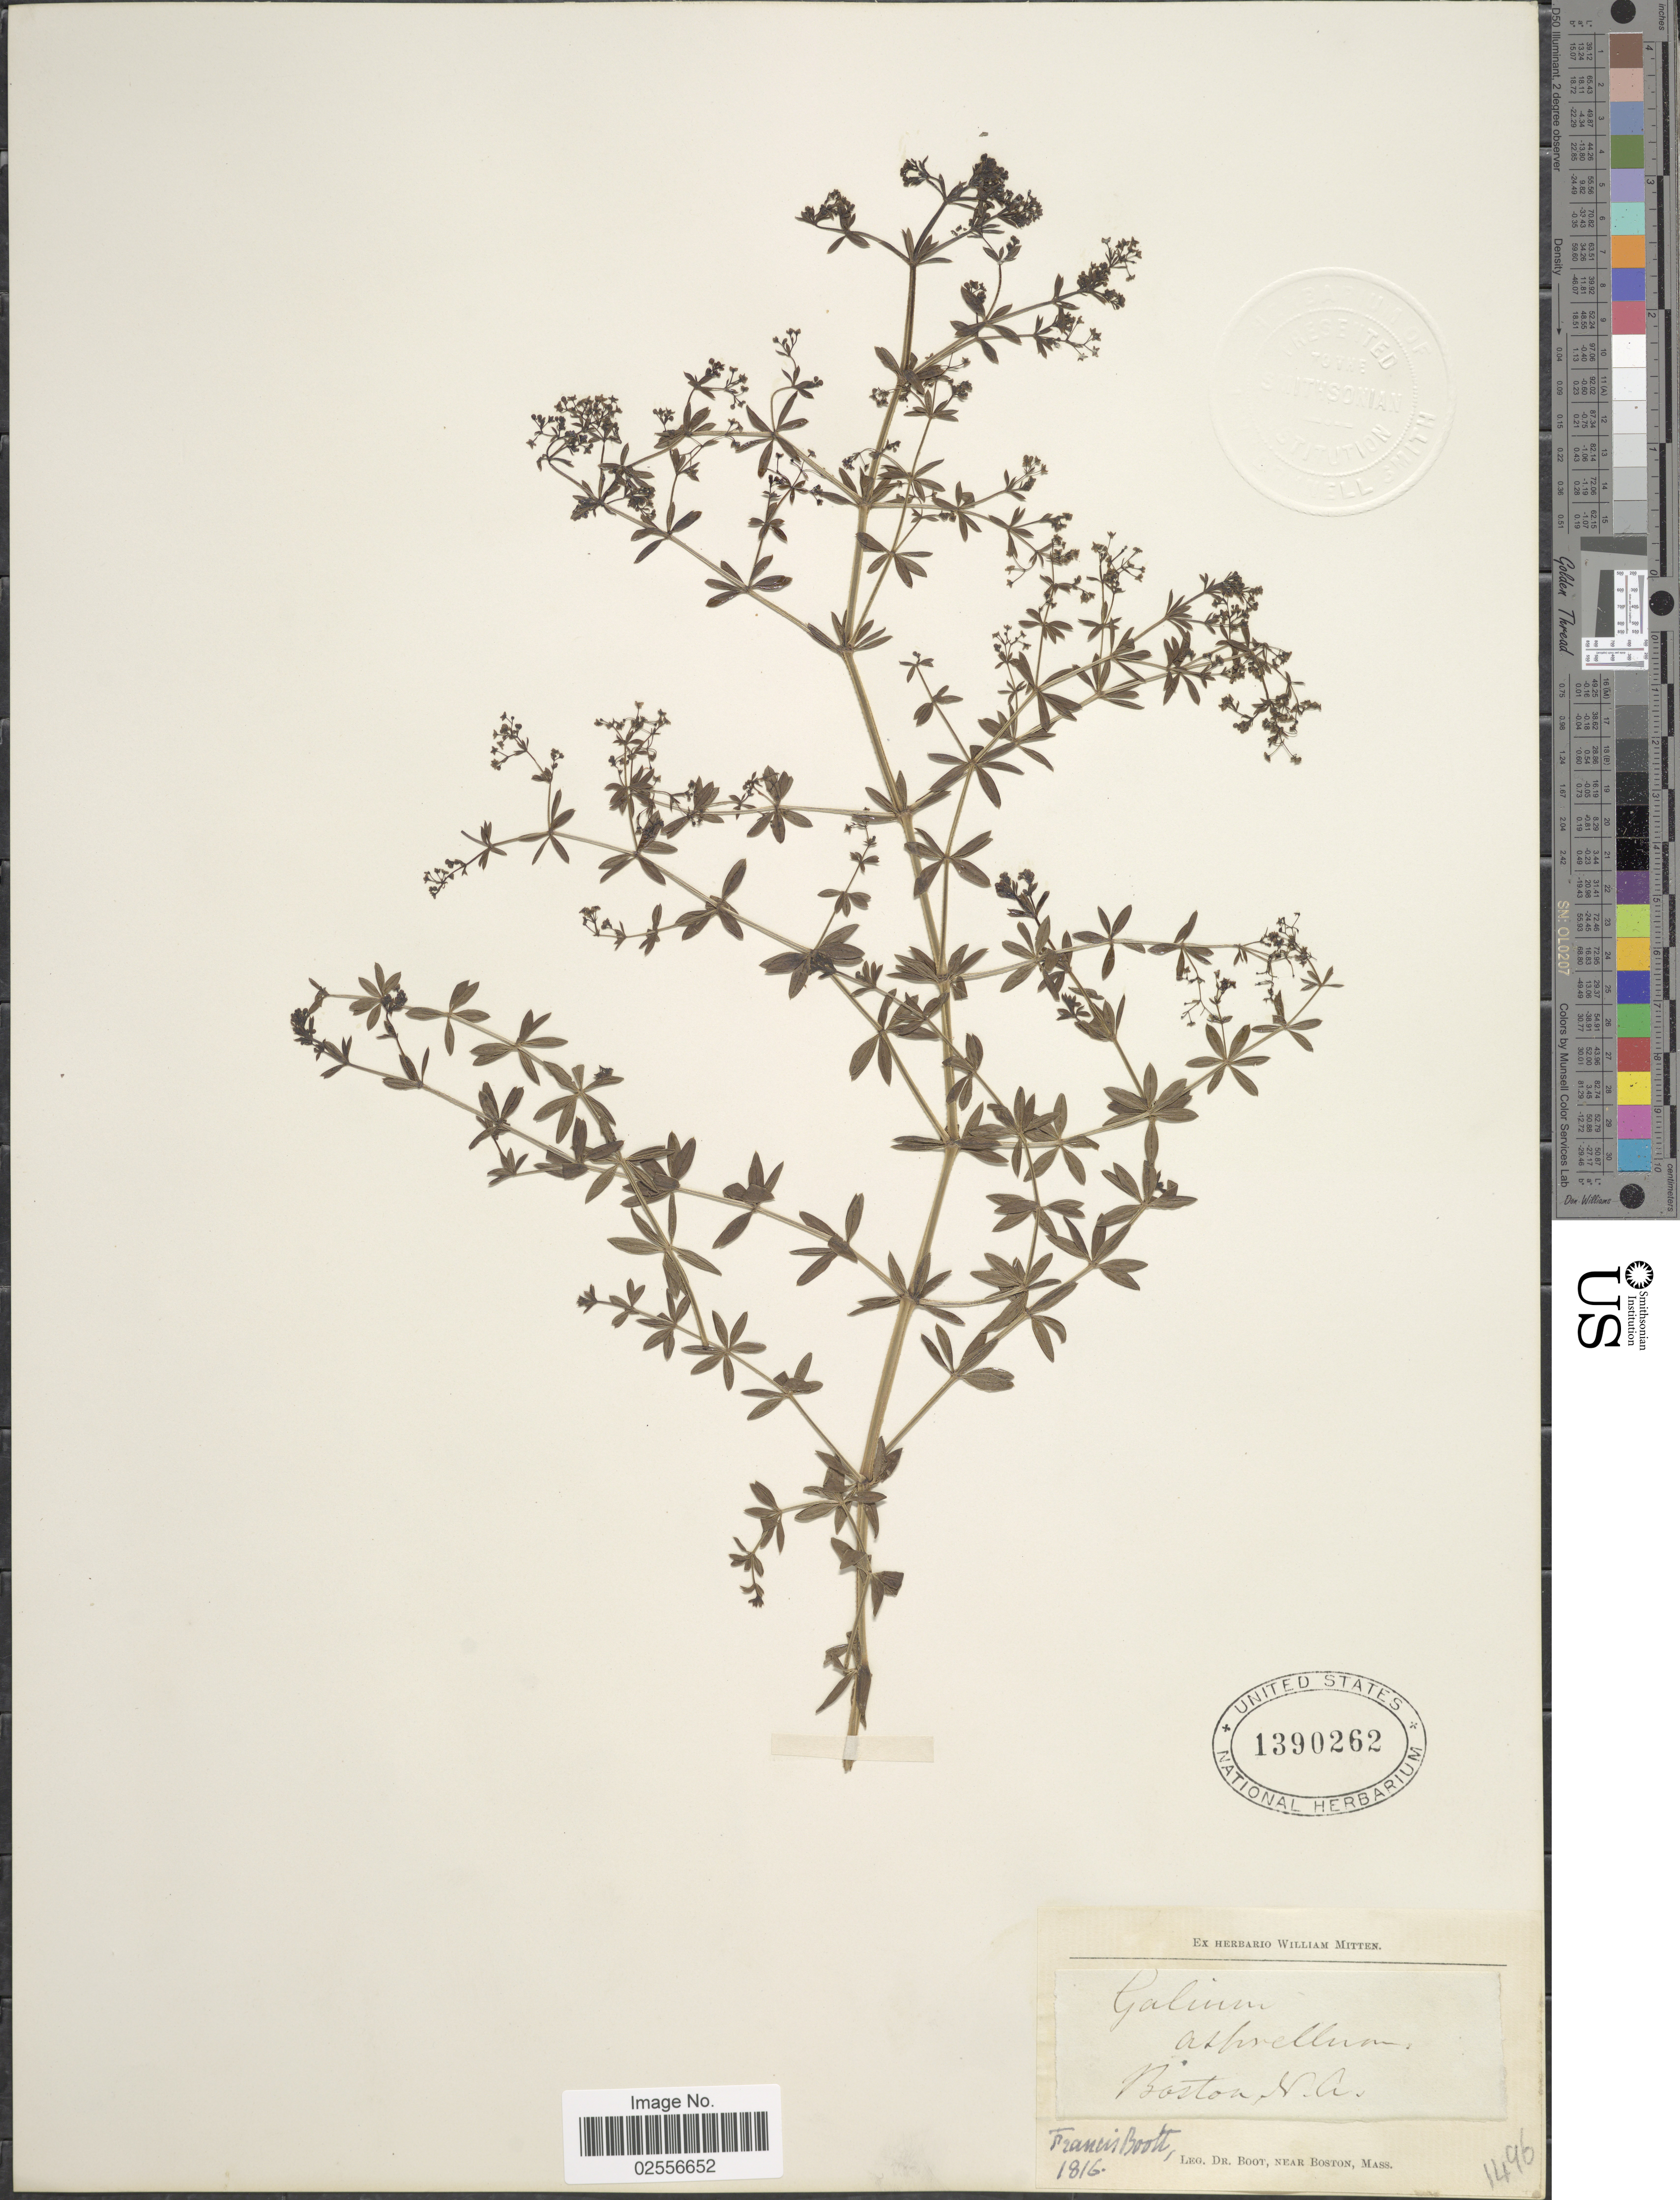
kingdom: Plantae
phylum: Tracheophyta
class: Magnoliopsida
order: Gentianales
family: Rubiaceae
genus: Galium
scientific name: Galium asprellum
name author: Michx.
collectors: F. M. B. Boott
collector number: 1496?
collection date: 1816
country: United States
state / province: Massachusetts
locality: Boston, N. A.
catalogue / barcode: US 1390262